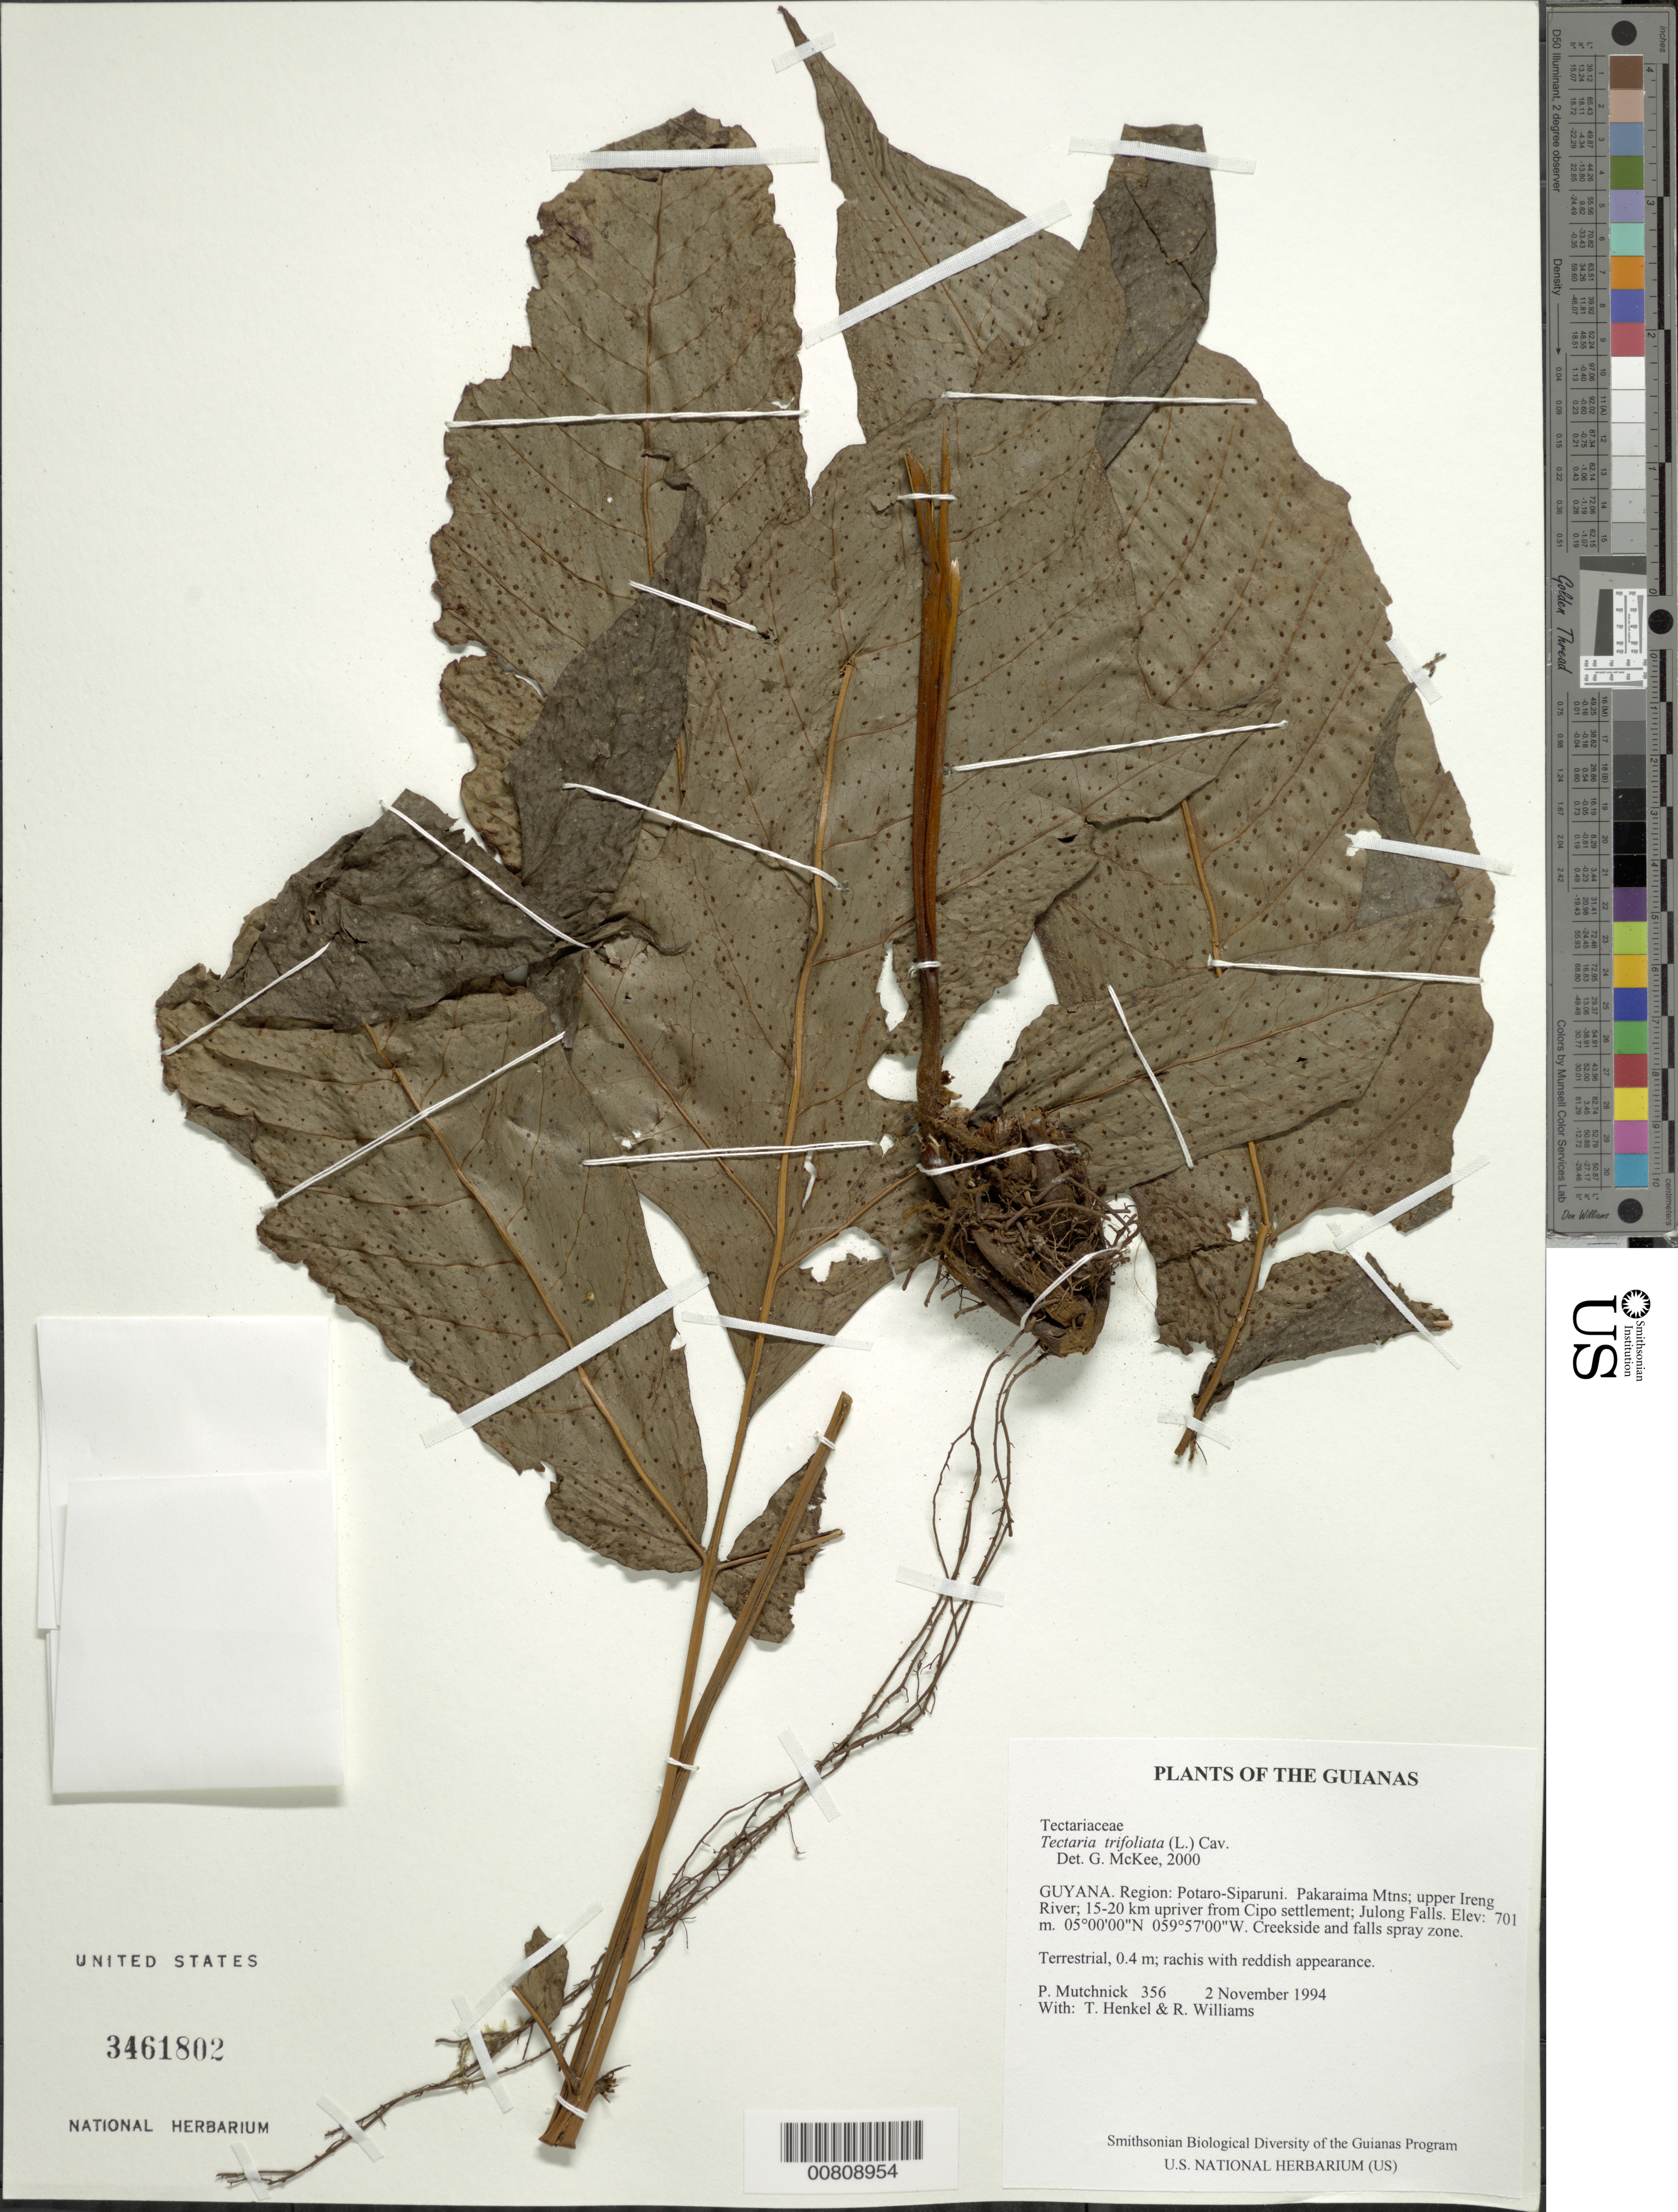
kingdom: Plantae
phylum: Tracheophyta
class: Polypodiopsida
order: Polypodiales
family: Tectariaceae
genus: Tectaria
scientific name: Tectaria trifoliata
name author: (L.) Cav.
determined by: McKee, G. S., (US), NMNH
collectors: P. Mutchnick, T. Henkel & R. Williams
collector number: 356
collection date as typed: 2 November 1994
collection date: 1994-11-02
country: Guyana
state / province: Potaro-Siparuni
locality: Pakaraima Mtns; upper Ireng River; 15-20 km upriver from Cipo settlement; Julong Falls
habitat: Creekside and falls spray zone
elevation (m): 701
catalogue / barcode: US 3461802